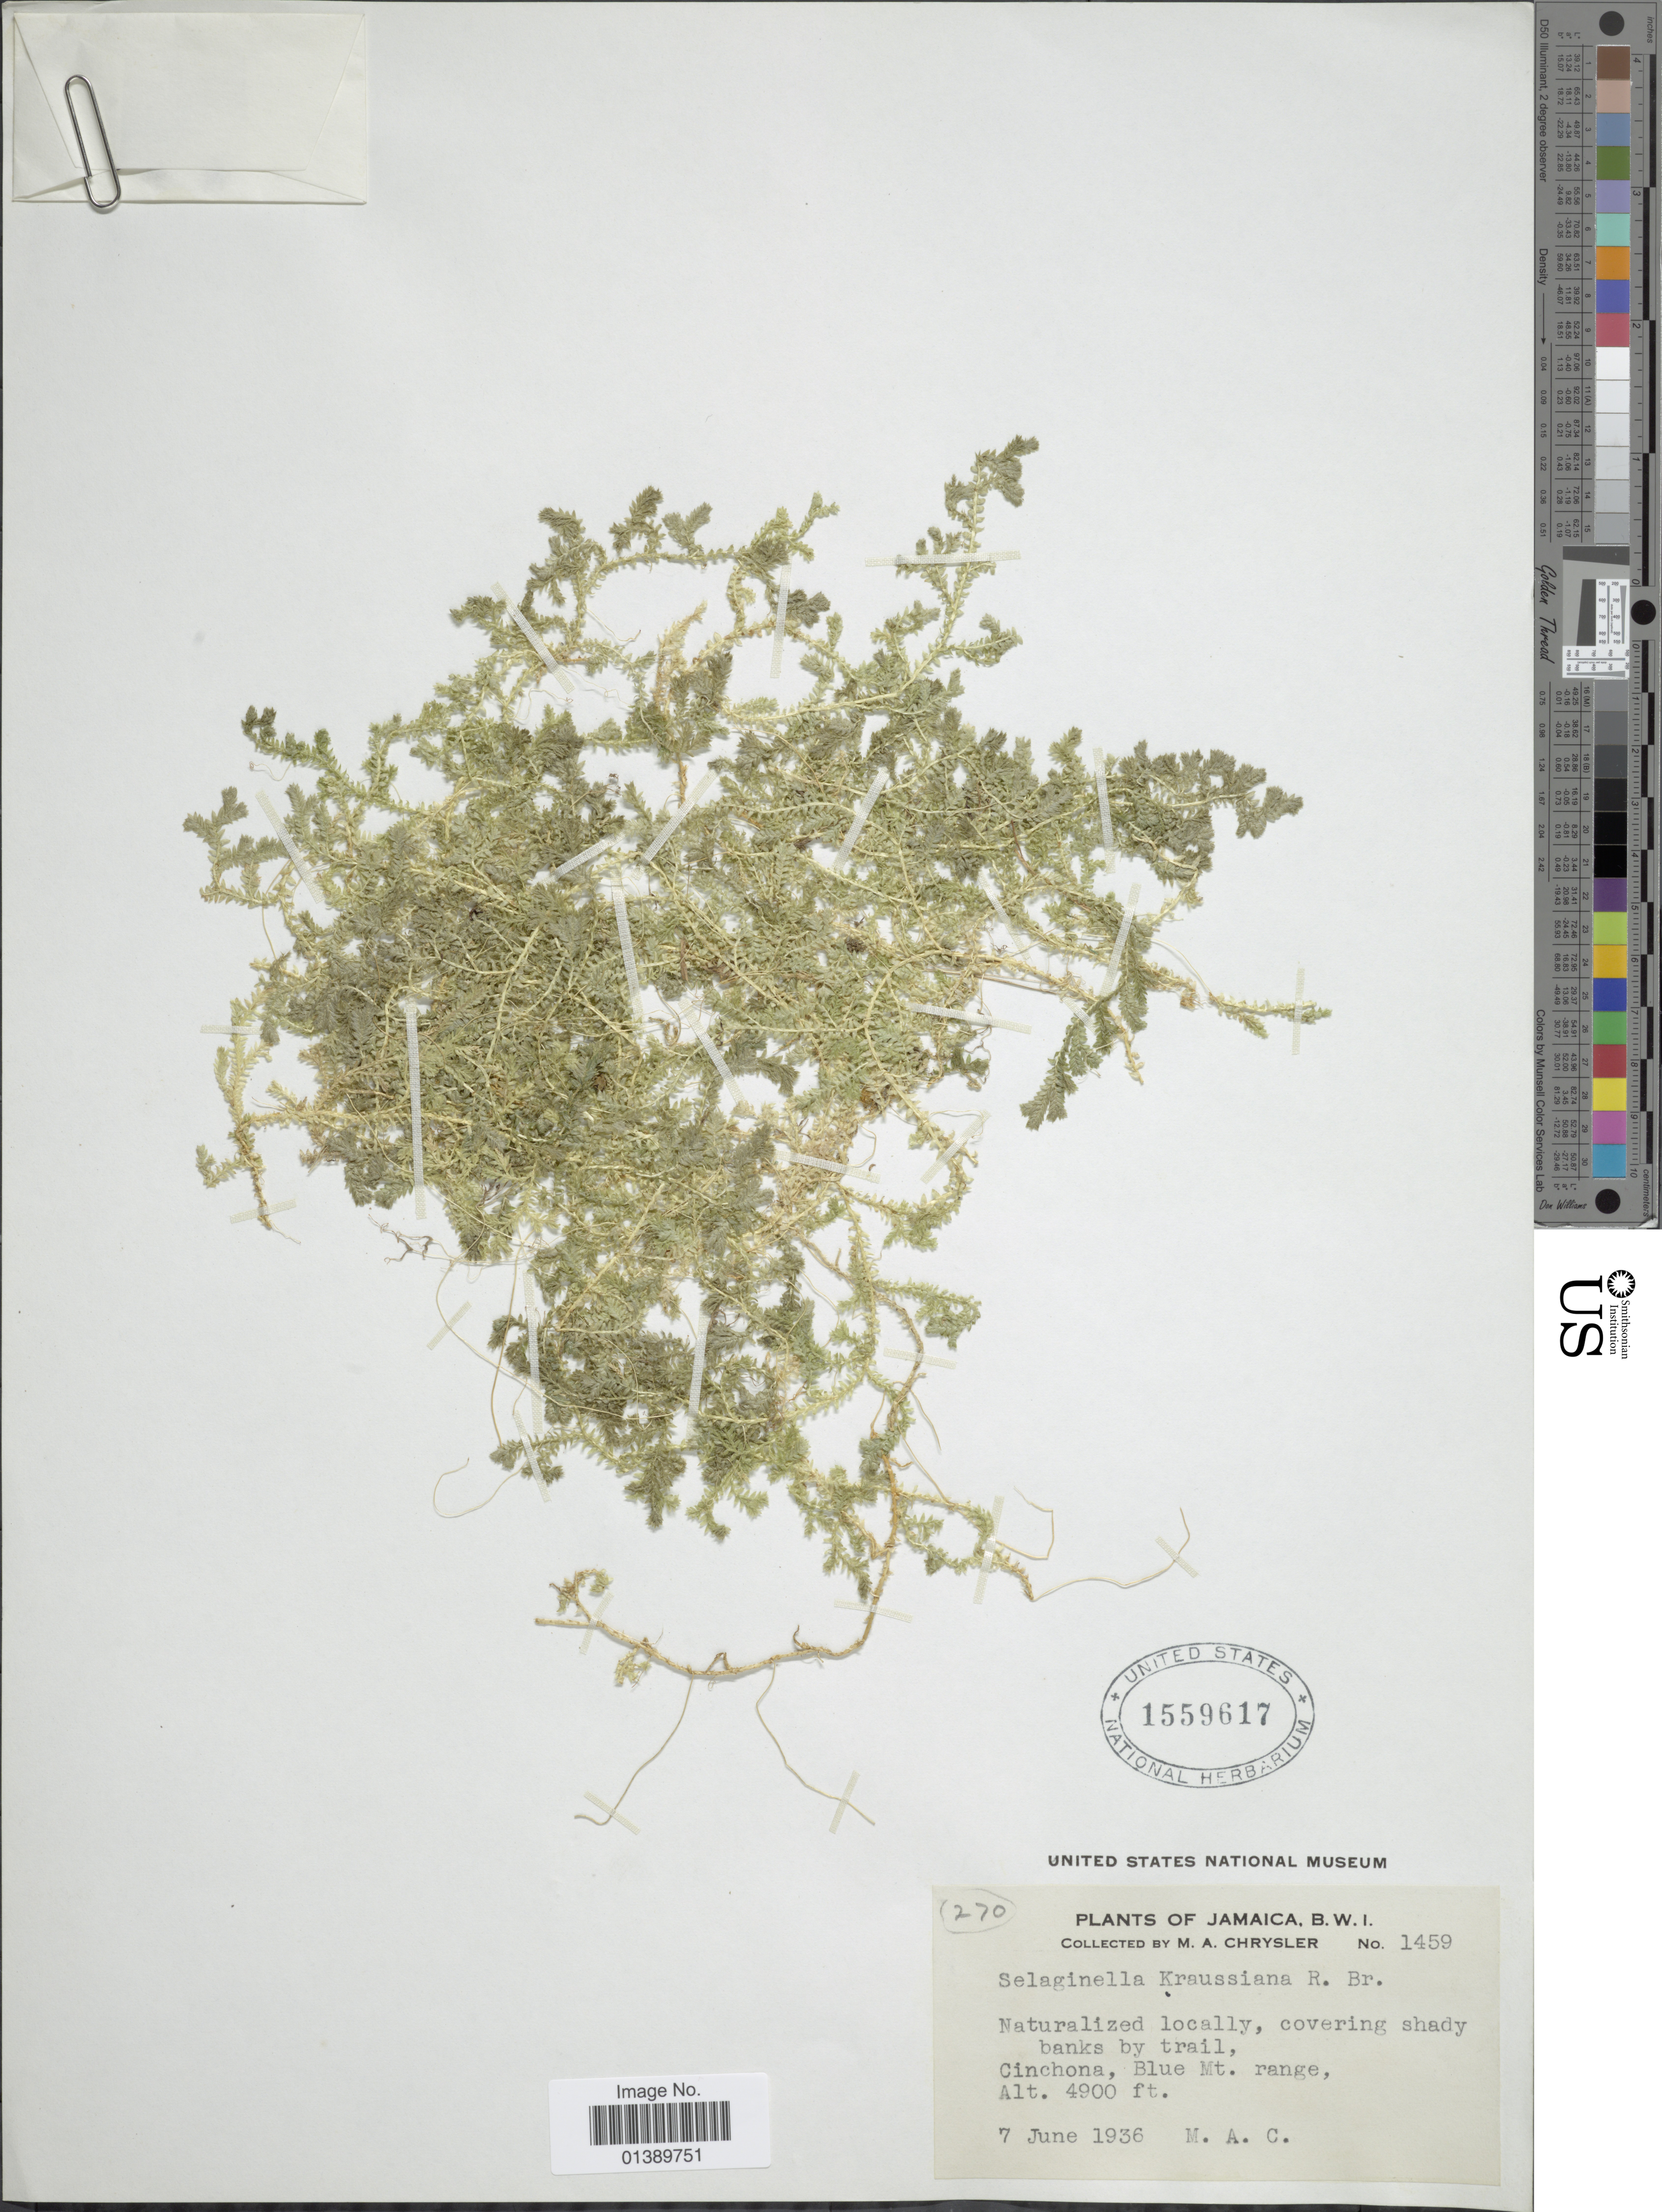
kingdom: Plantae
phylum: Tracheophyta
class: Lycopodiopsida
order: Selaginellales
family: Selaginellaceae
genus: Selaginella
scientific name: Selaginella kraussiana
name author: (Kunze) A. Braun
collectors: M. A. Chrysler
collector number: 1459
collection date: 1936-06-07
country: Jamaica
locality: Cinchona, Blue Mt.range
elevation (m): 1494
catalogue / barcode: US 1559617